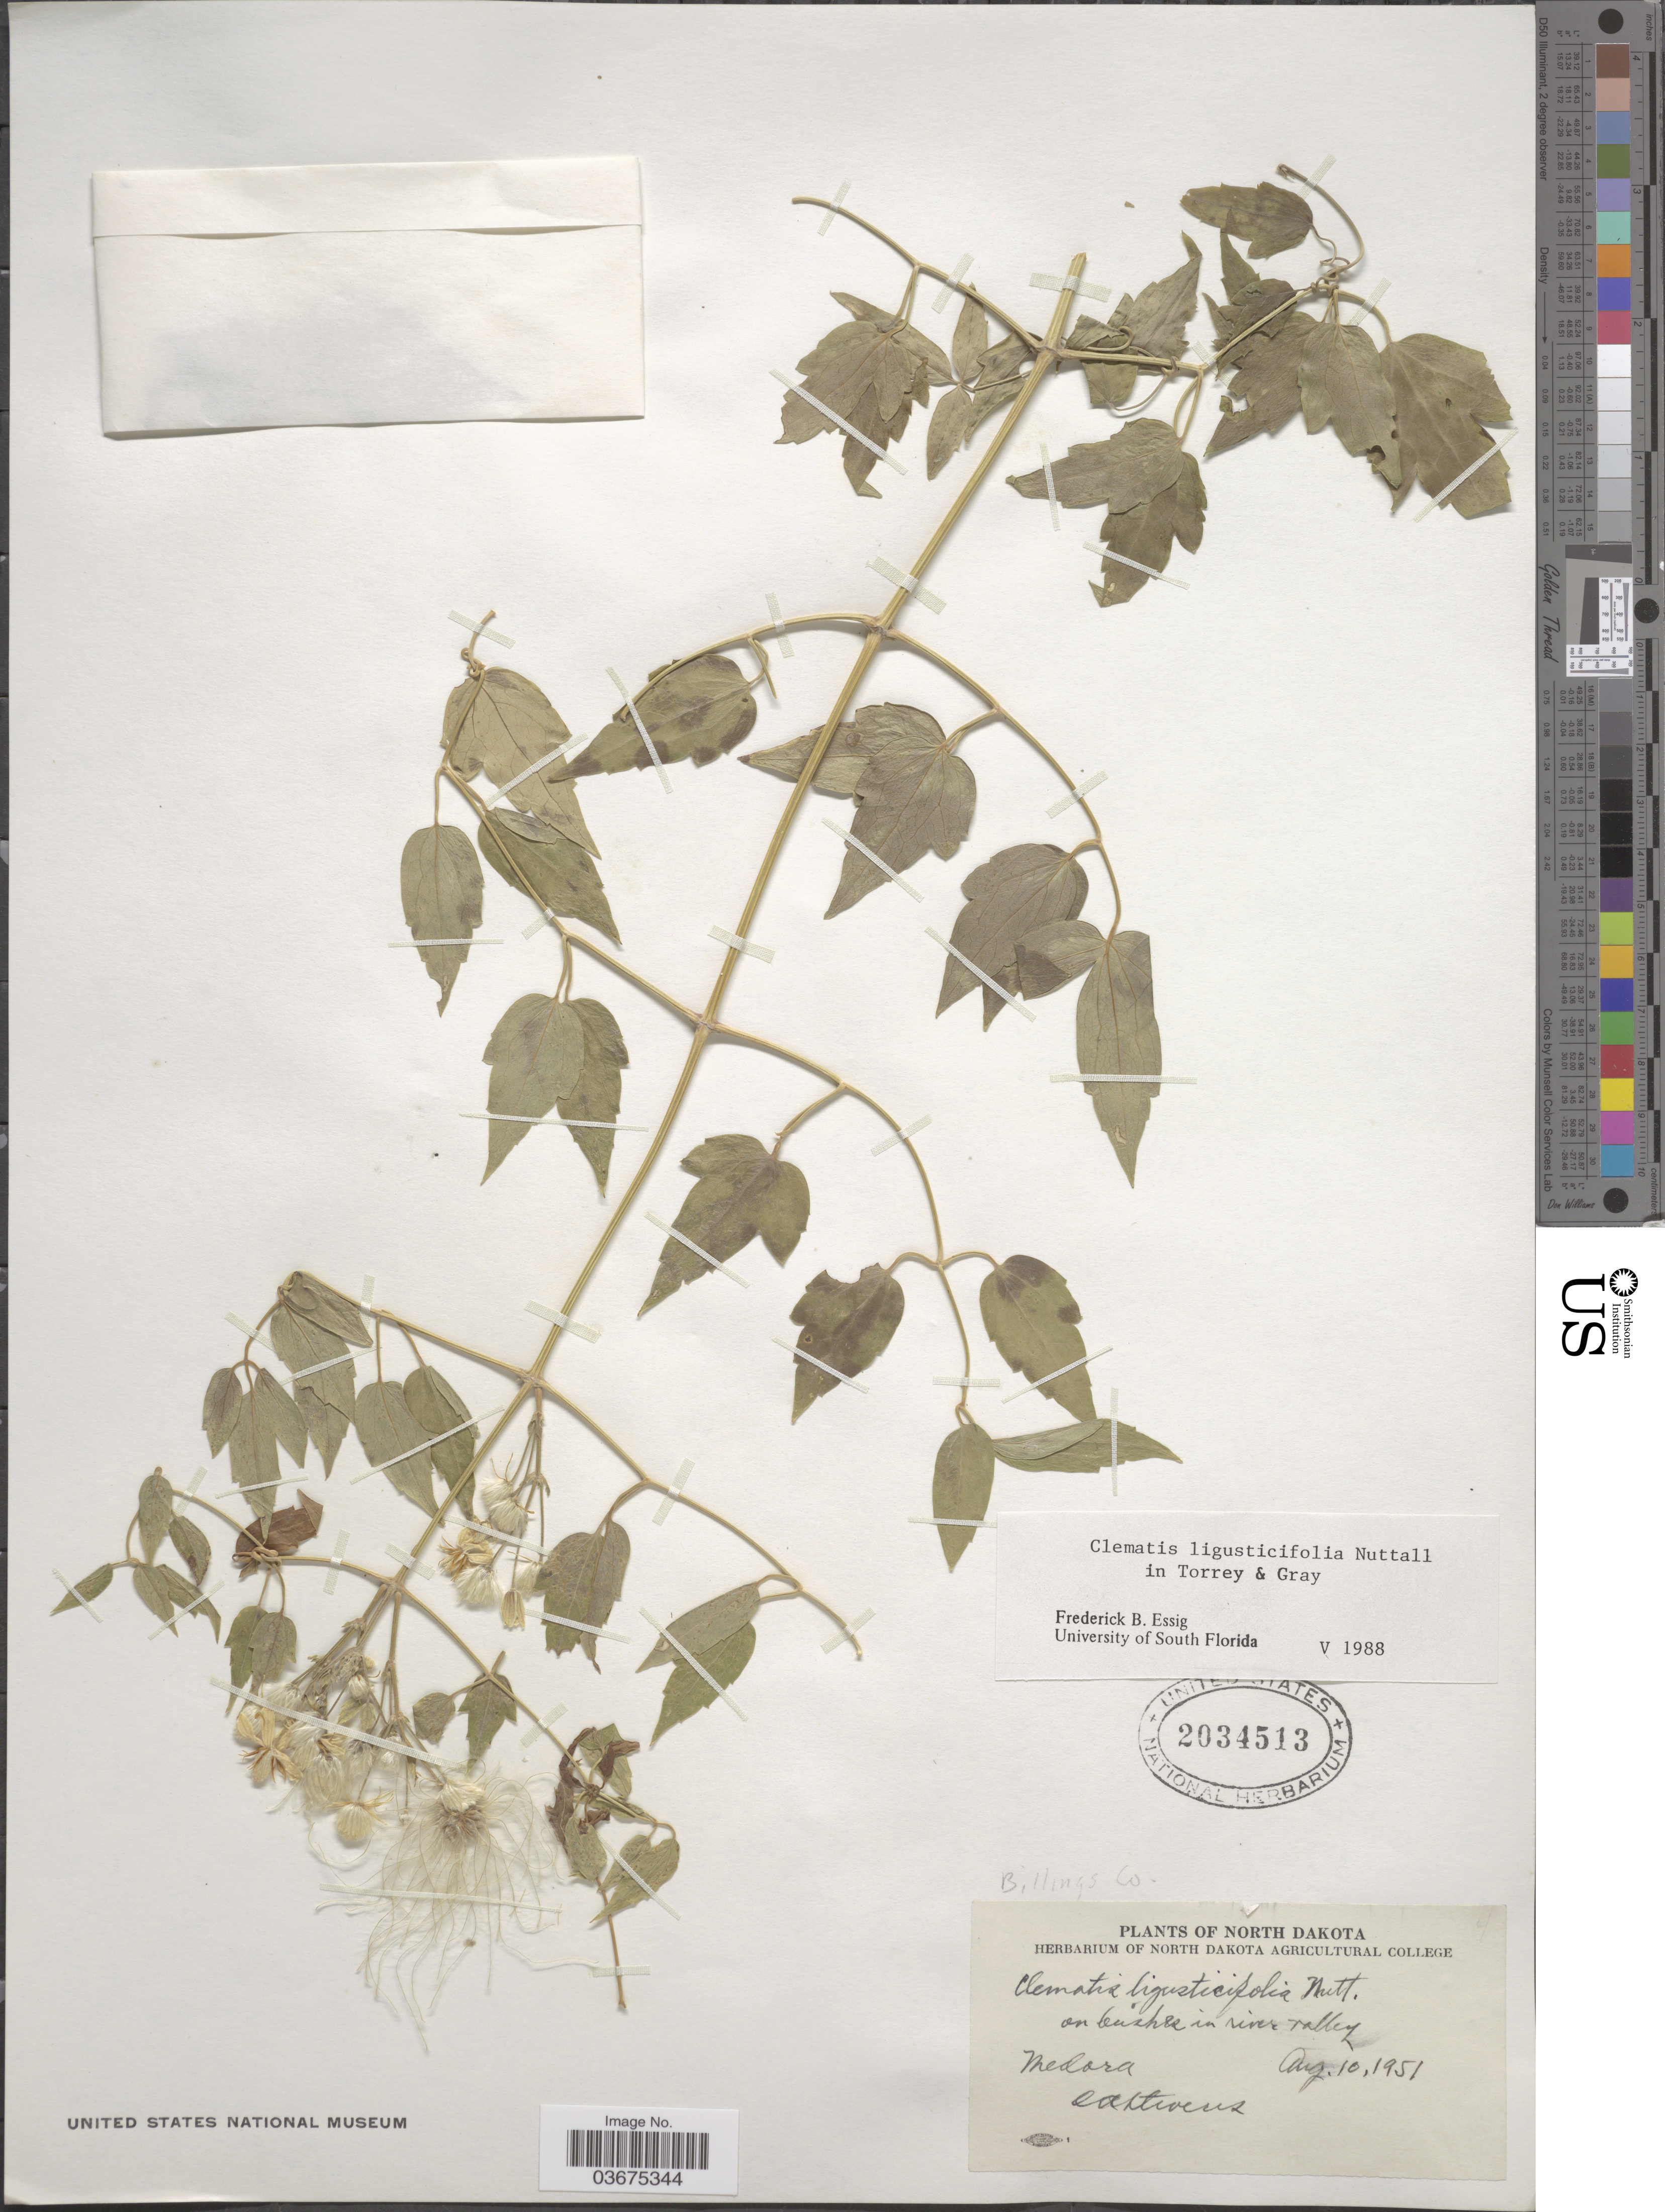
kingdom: Plantae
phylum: Tracheophyta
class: Magnoliopsida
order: Ranunculales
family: Ranunculaceae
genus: Clematis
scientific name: Clematis ligusticifolia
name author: Nutt.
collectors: O. A. Stevens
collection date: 1951-08-10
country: United States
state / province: North Dakota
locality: On Bushes in river valley. Medora. Billings Co.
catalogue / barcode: US 2034513